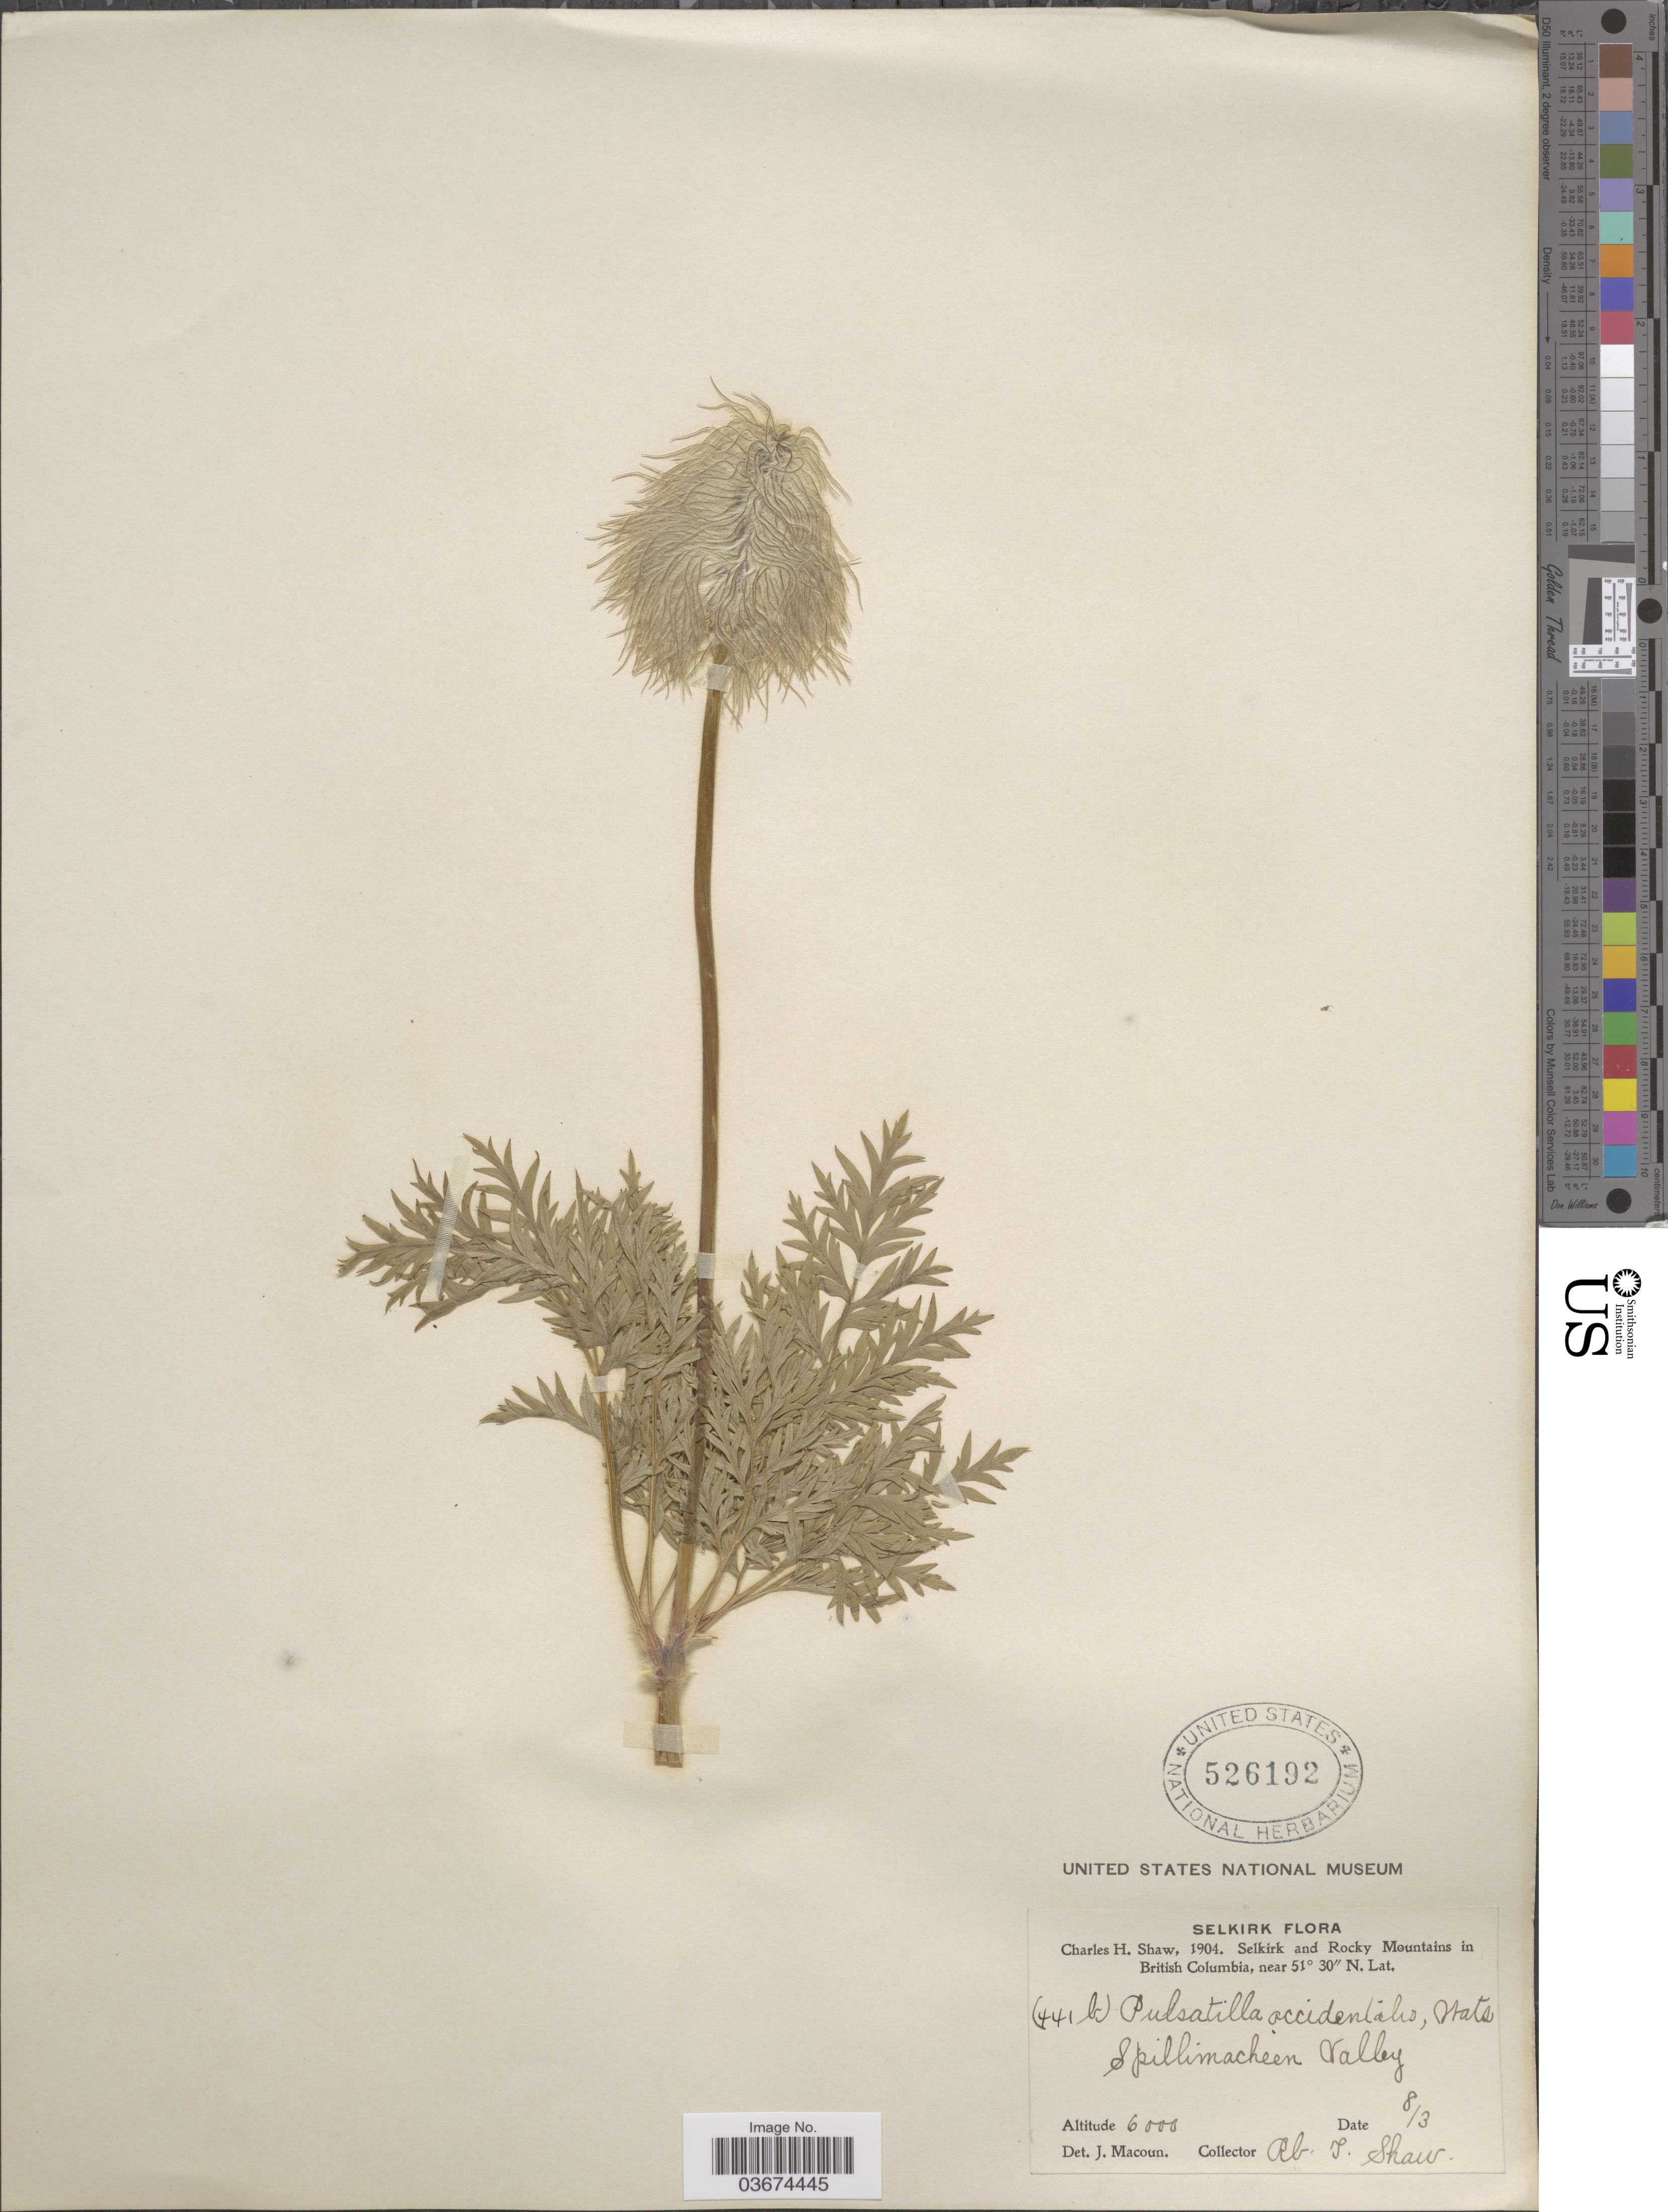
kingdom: Plantae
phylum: Tracheophyta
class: Magnoliopsida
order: Ranunculales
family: Ranunculaceae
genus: Pulsatilla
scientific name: Pulsatilla occidentalis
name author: (S. Watson) Freyn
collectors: C. H. Shaw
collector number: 441b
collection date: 1904-08-03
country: Canada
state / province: British Columbia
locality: Selkirk and Rocky Mountains. Spillimacheen Valley.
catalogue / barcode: US 526192